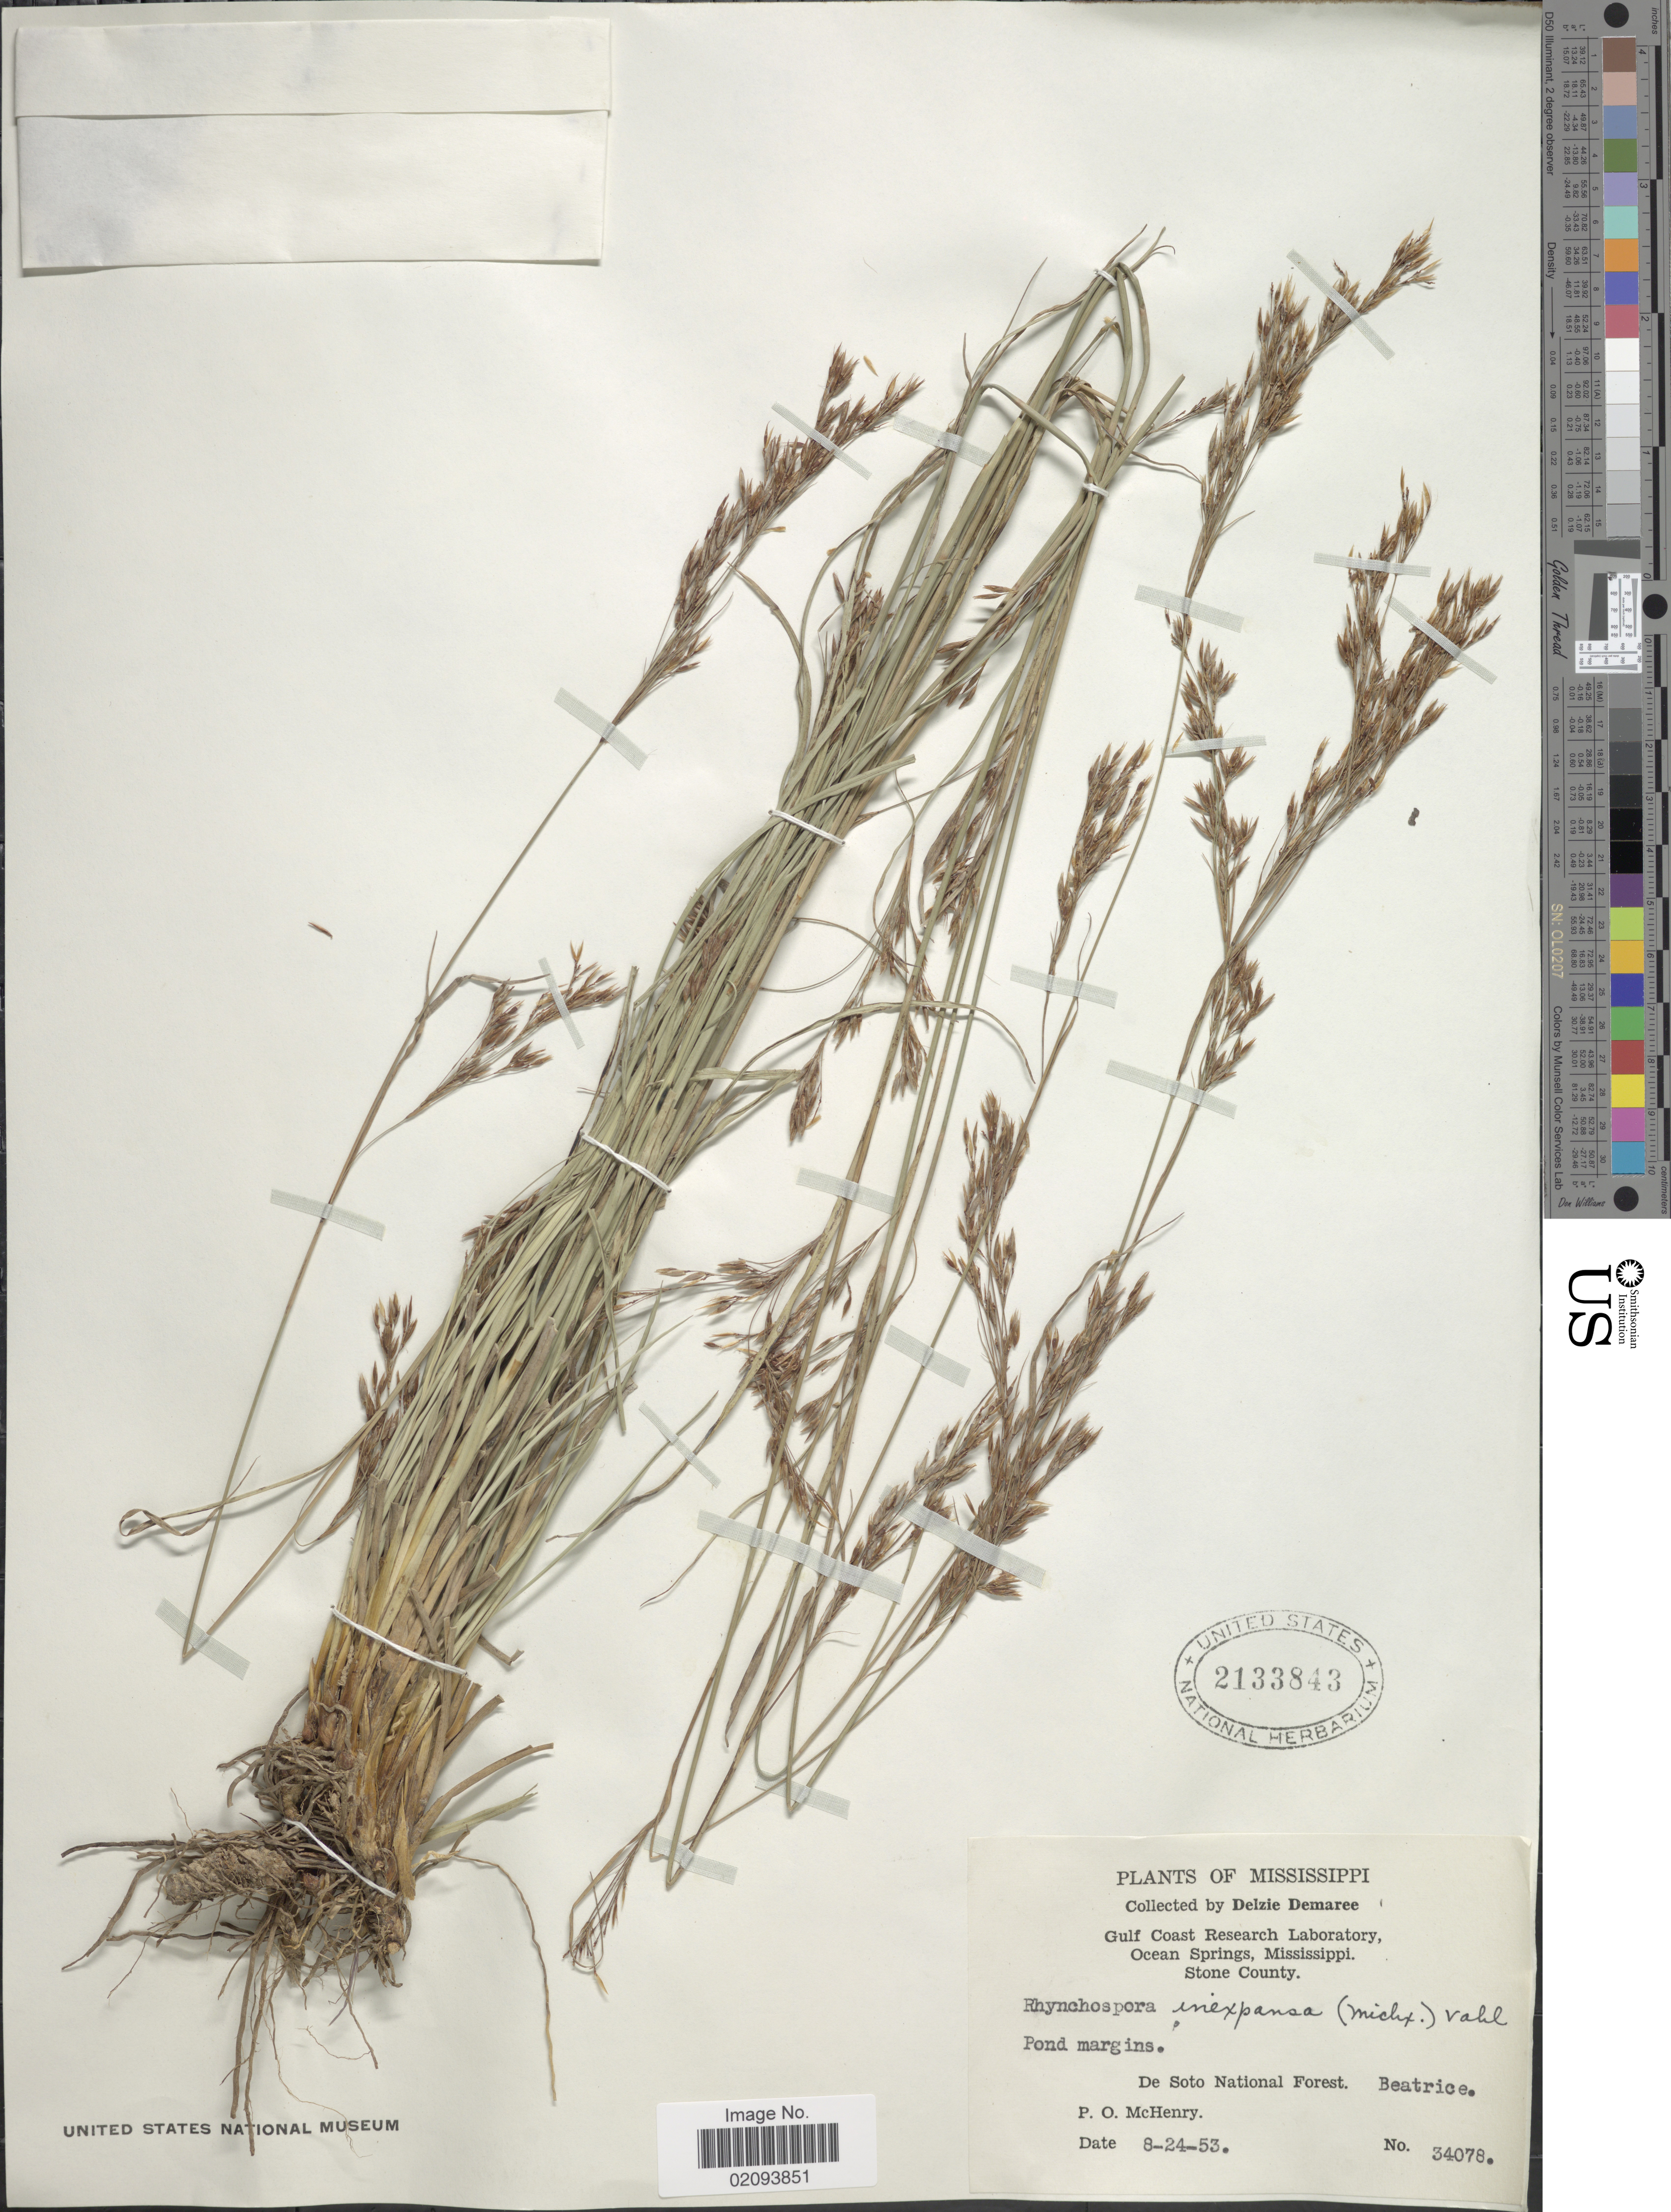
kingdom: Plantae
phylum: Tracheophyta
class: Liliopsida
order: Poales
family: Cyperaceae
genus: Rhynchospora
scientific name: Rhynchospora inexpansa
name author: (Michx.) Vahl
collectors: D. Demaree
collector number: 34078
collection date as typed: Transcribed d/m/y: 24/8/53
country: United States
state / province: Mississippi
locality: Gulf Coast Research Laboratory, Ocean Springs. Stone County. Pond margins. De Soto National Forest. Beatrice. P.O. McHenry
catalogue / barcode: US 2133843